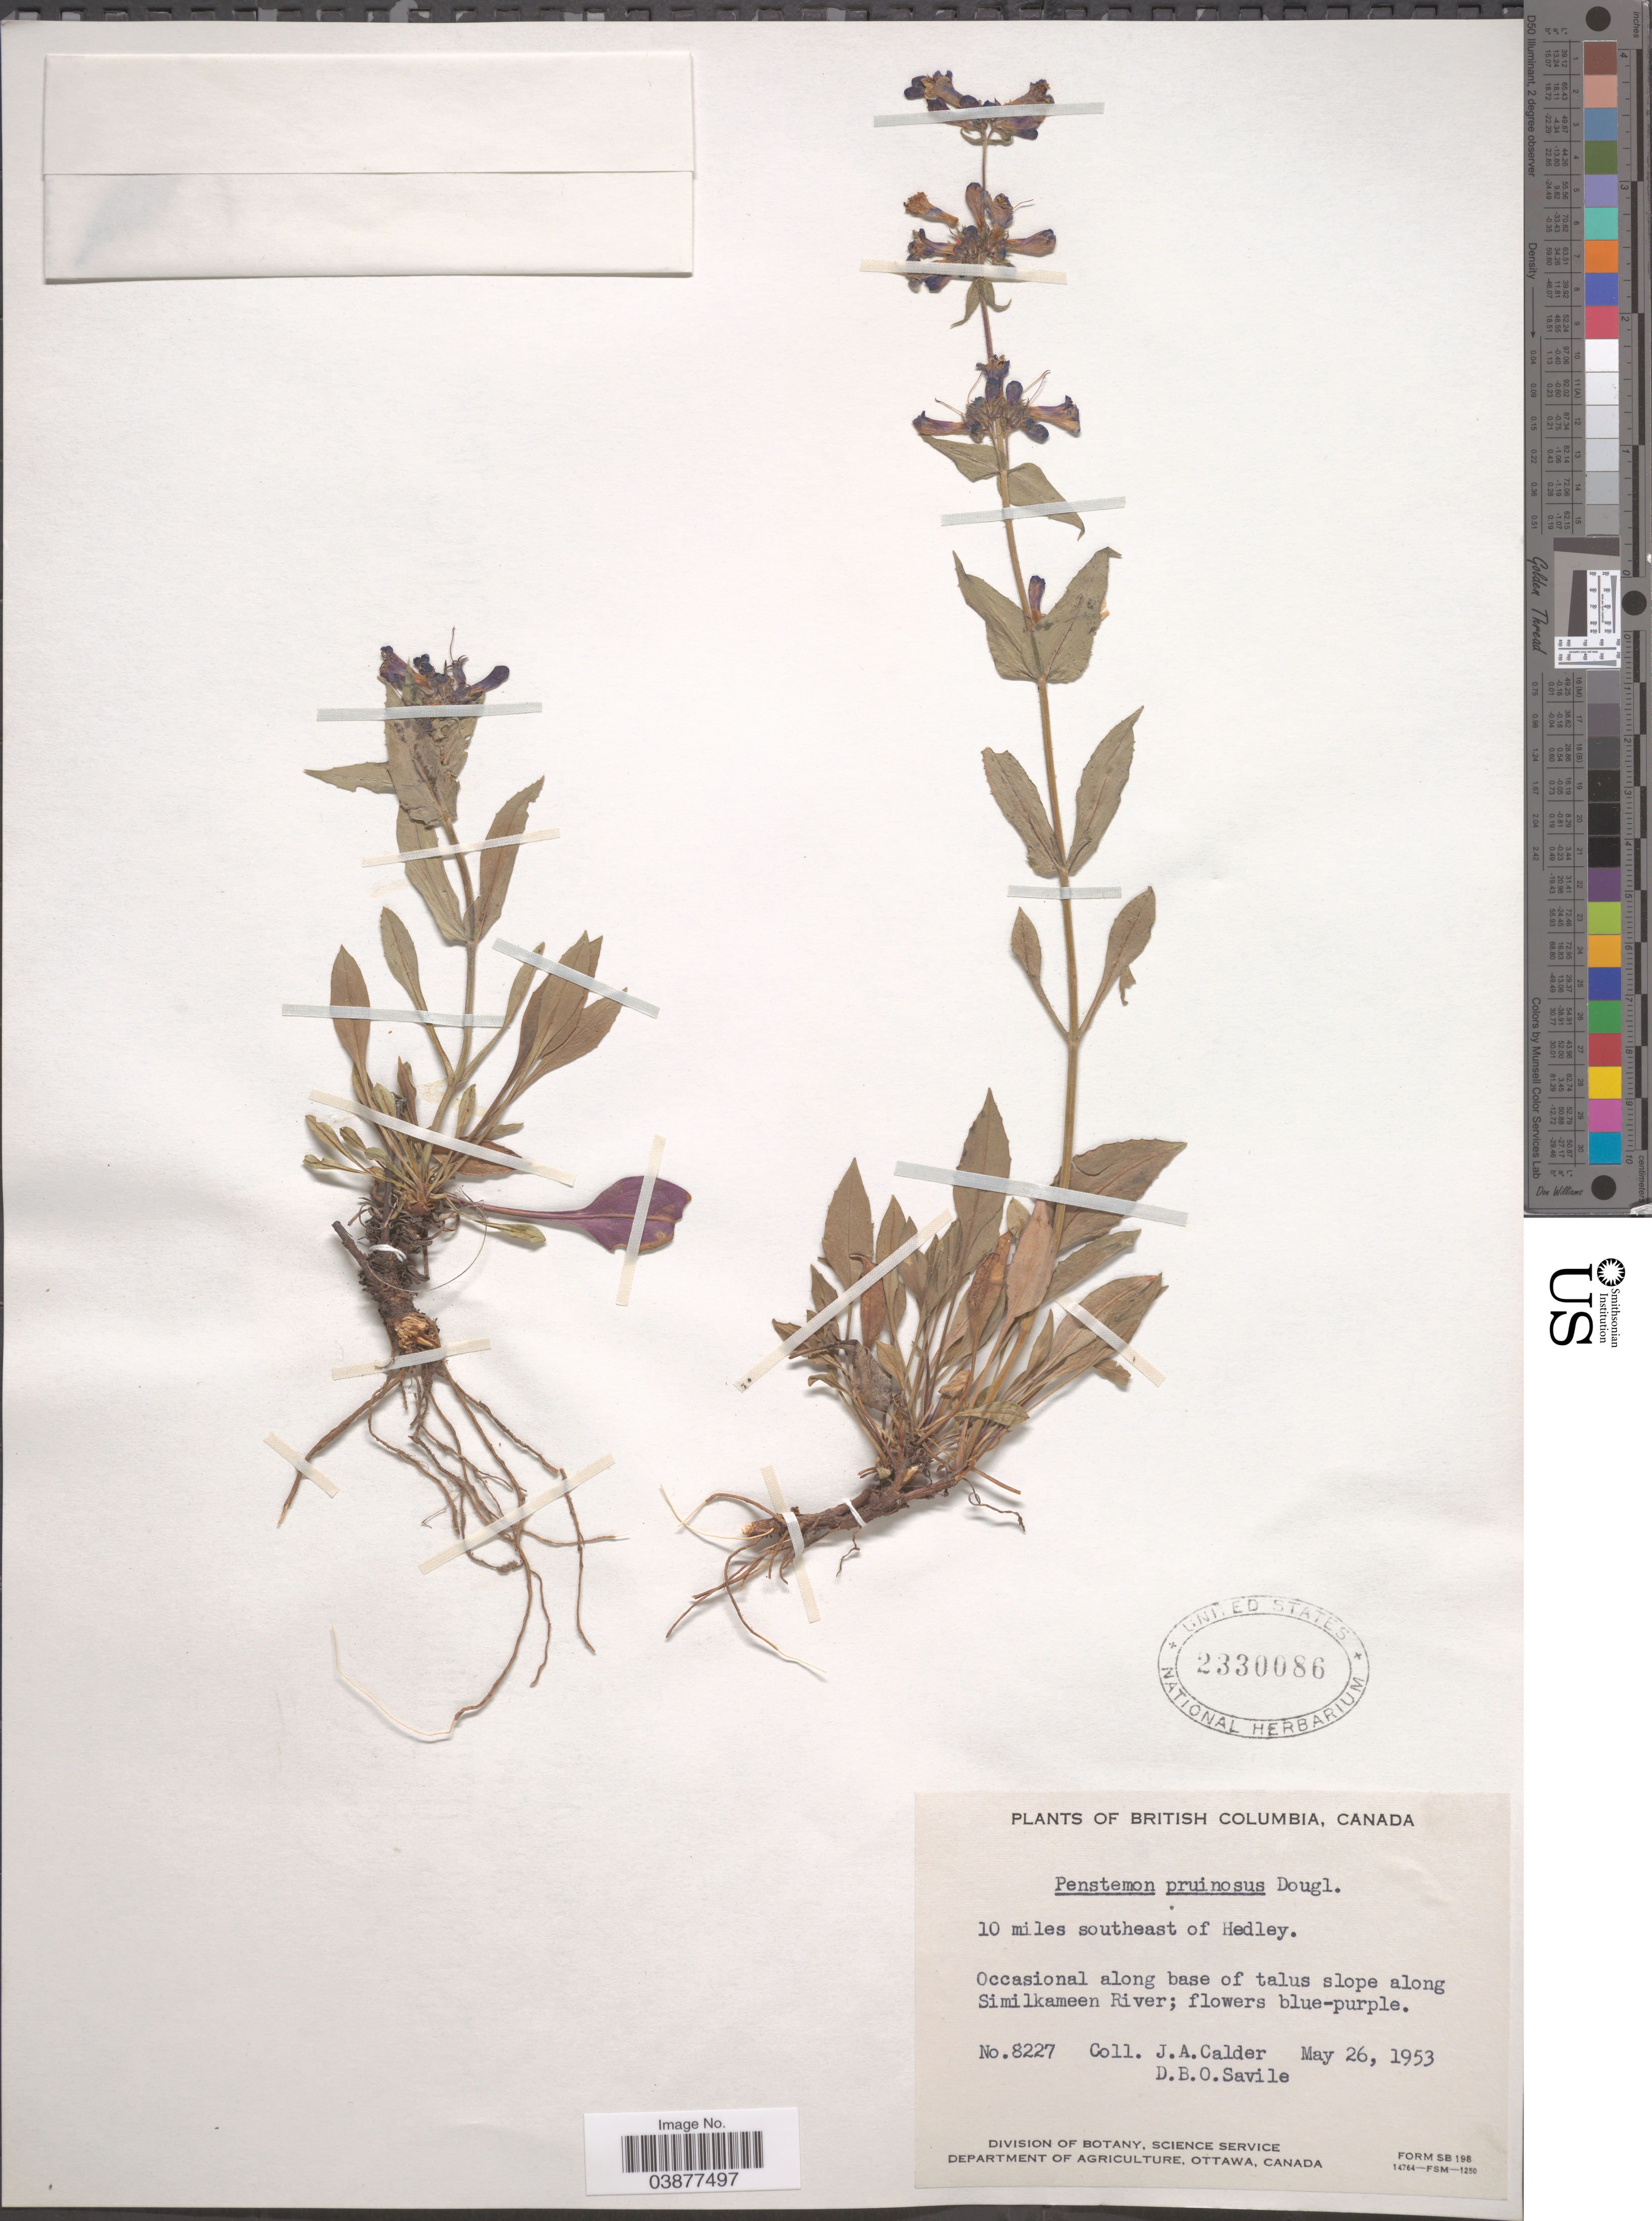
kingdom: Plantae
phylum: Tracheophyta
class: Magnoliopsida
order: Lamiales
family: Plantaginaceae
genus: Penstemon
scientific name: Penstemon pruinosus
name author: Douglas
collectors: J. A. Calder & D. Savile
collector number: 8227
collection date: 1953-05-26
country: Canada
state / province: British Columbia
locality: Occasional along base of talus slopes along Similkameen River.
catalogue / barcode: US 2330086